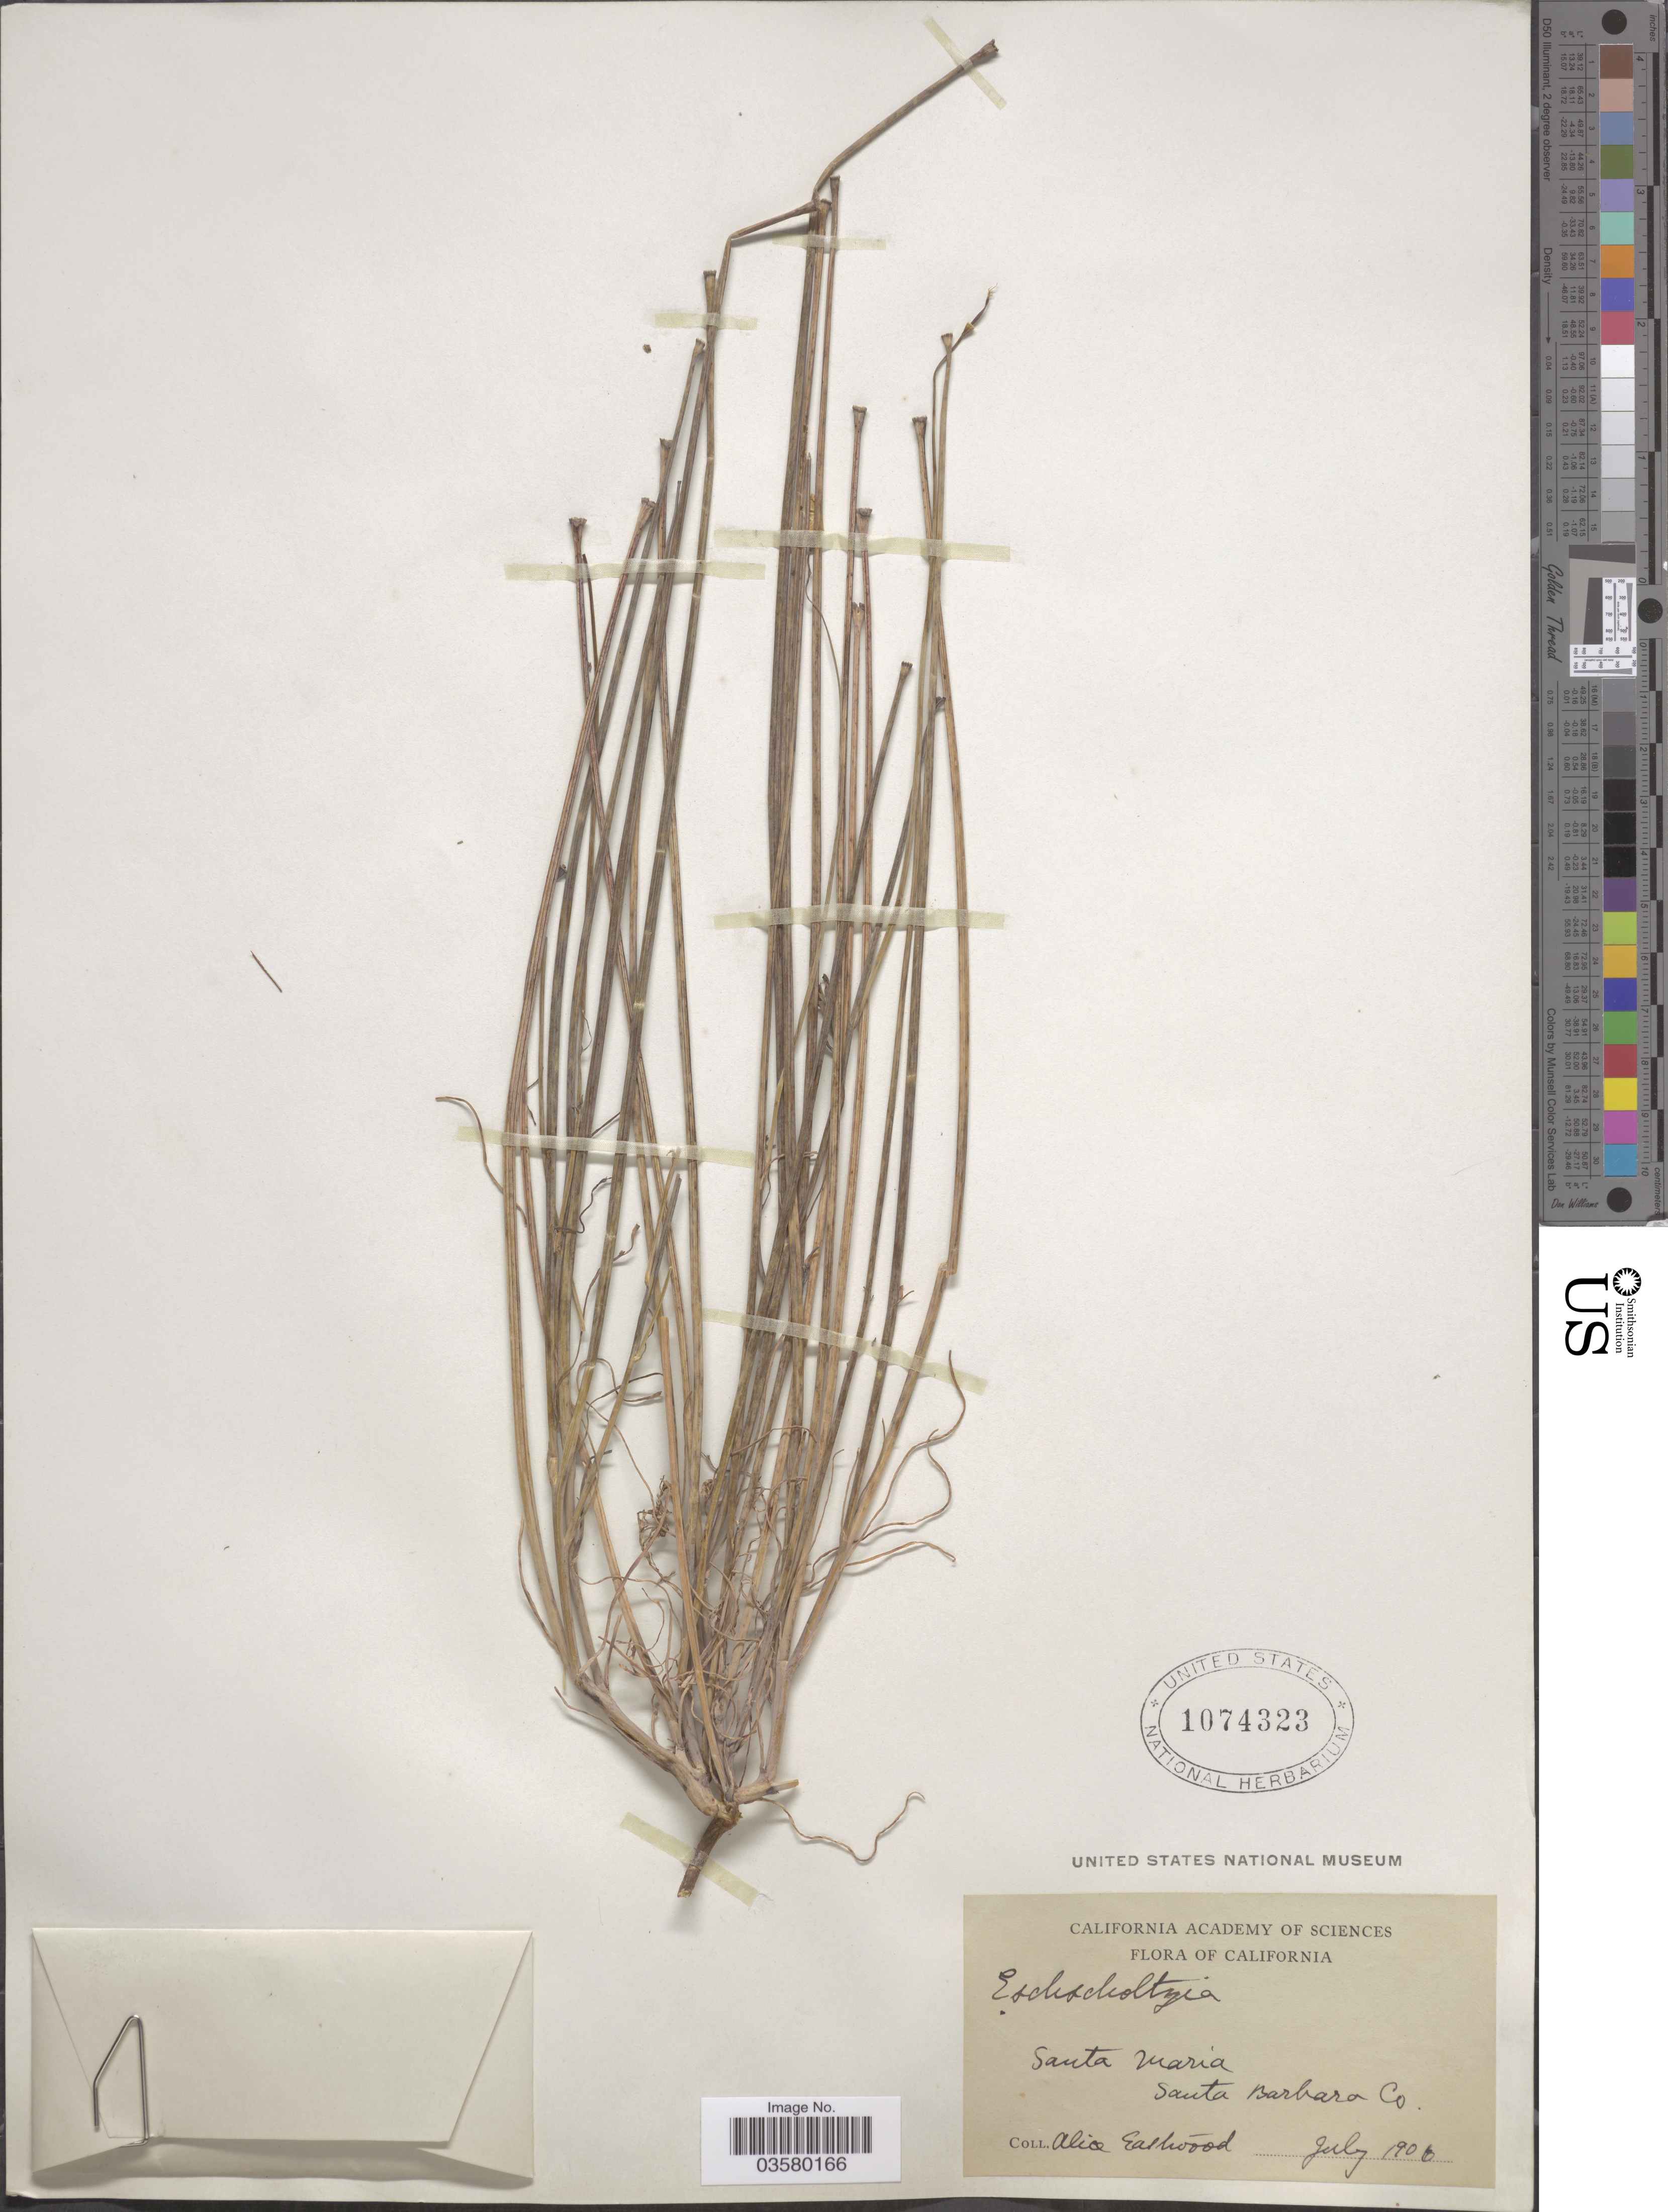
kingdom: Plantae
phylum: Tracheophyta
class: Magnoliopsida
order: Ranunculales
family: Papaveraceae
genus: Eschscholzia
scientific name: Eschscholzia caespitosa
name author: Benth.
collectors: A. Eastwood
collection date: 1906-07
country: United States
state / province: California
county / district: Santa Barbara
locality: Santa Maria. Santa Barbara Co.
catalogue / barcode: US 1074323